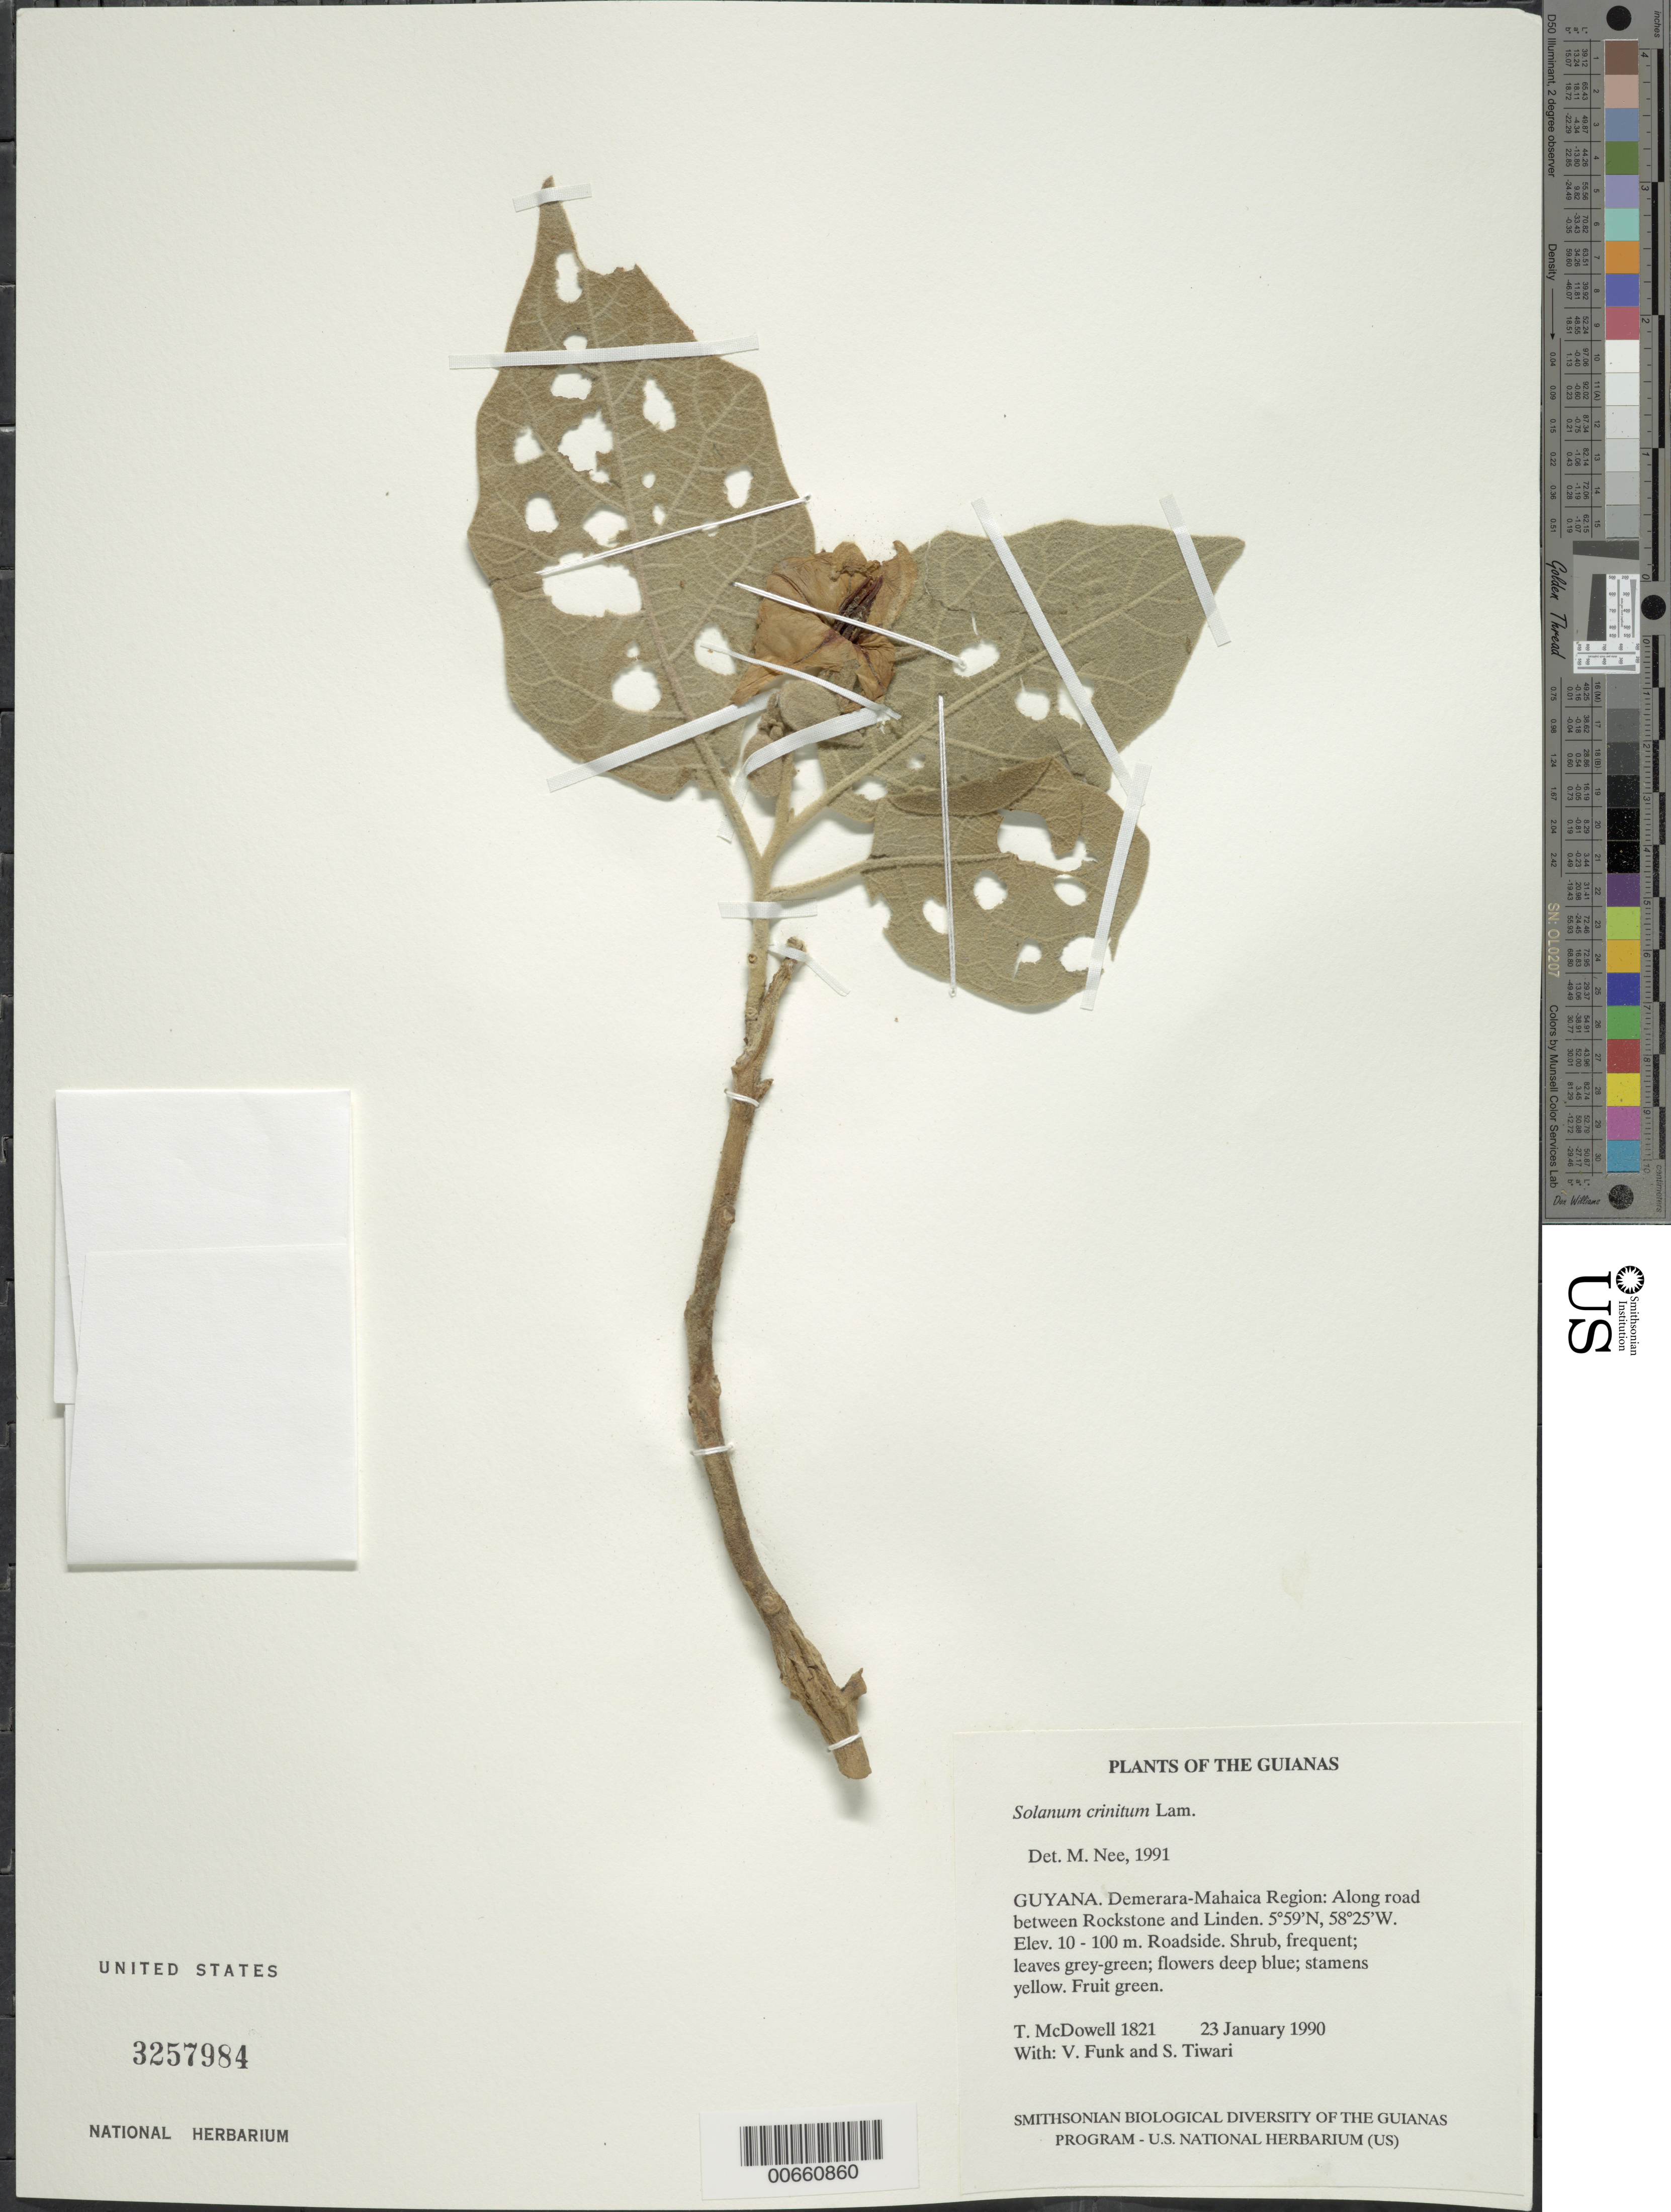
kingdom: Plantae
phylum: Tracheophyta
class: Magnoliopsida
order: Solanales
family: Solanaceae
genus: Solanum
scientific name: Solanum crinitum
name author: Lam.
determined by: Nee, Michael H.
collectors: T. McDowell, V. Funk & S. Tiwari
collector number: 1821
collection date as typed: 1 Jan 1990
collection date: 1990-01-01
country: Guyana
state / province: Demerara-Mahaica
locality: Along road between Rockstone and Linden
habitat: Roadside. Frequent.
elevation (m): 10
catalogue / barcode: US 3257984